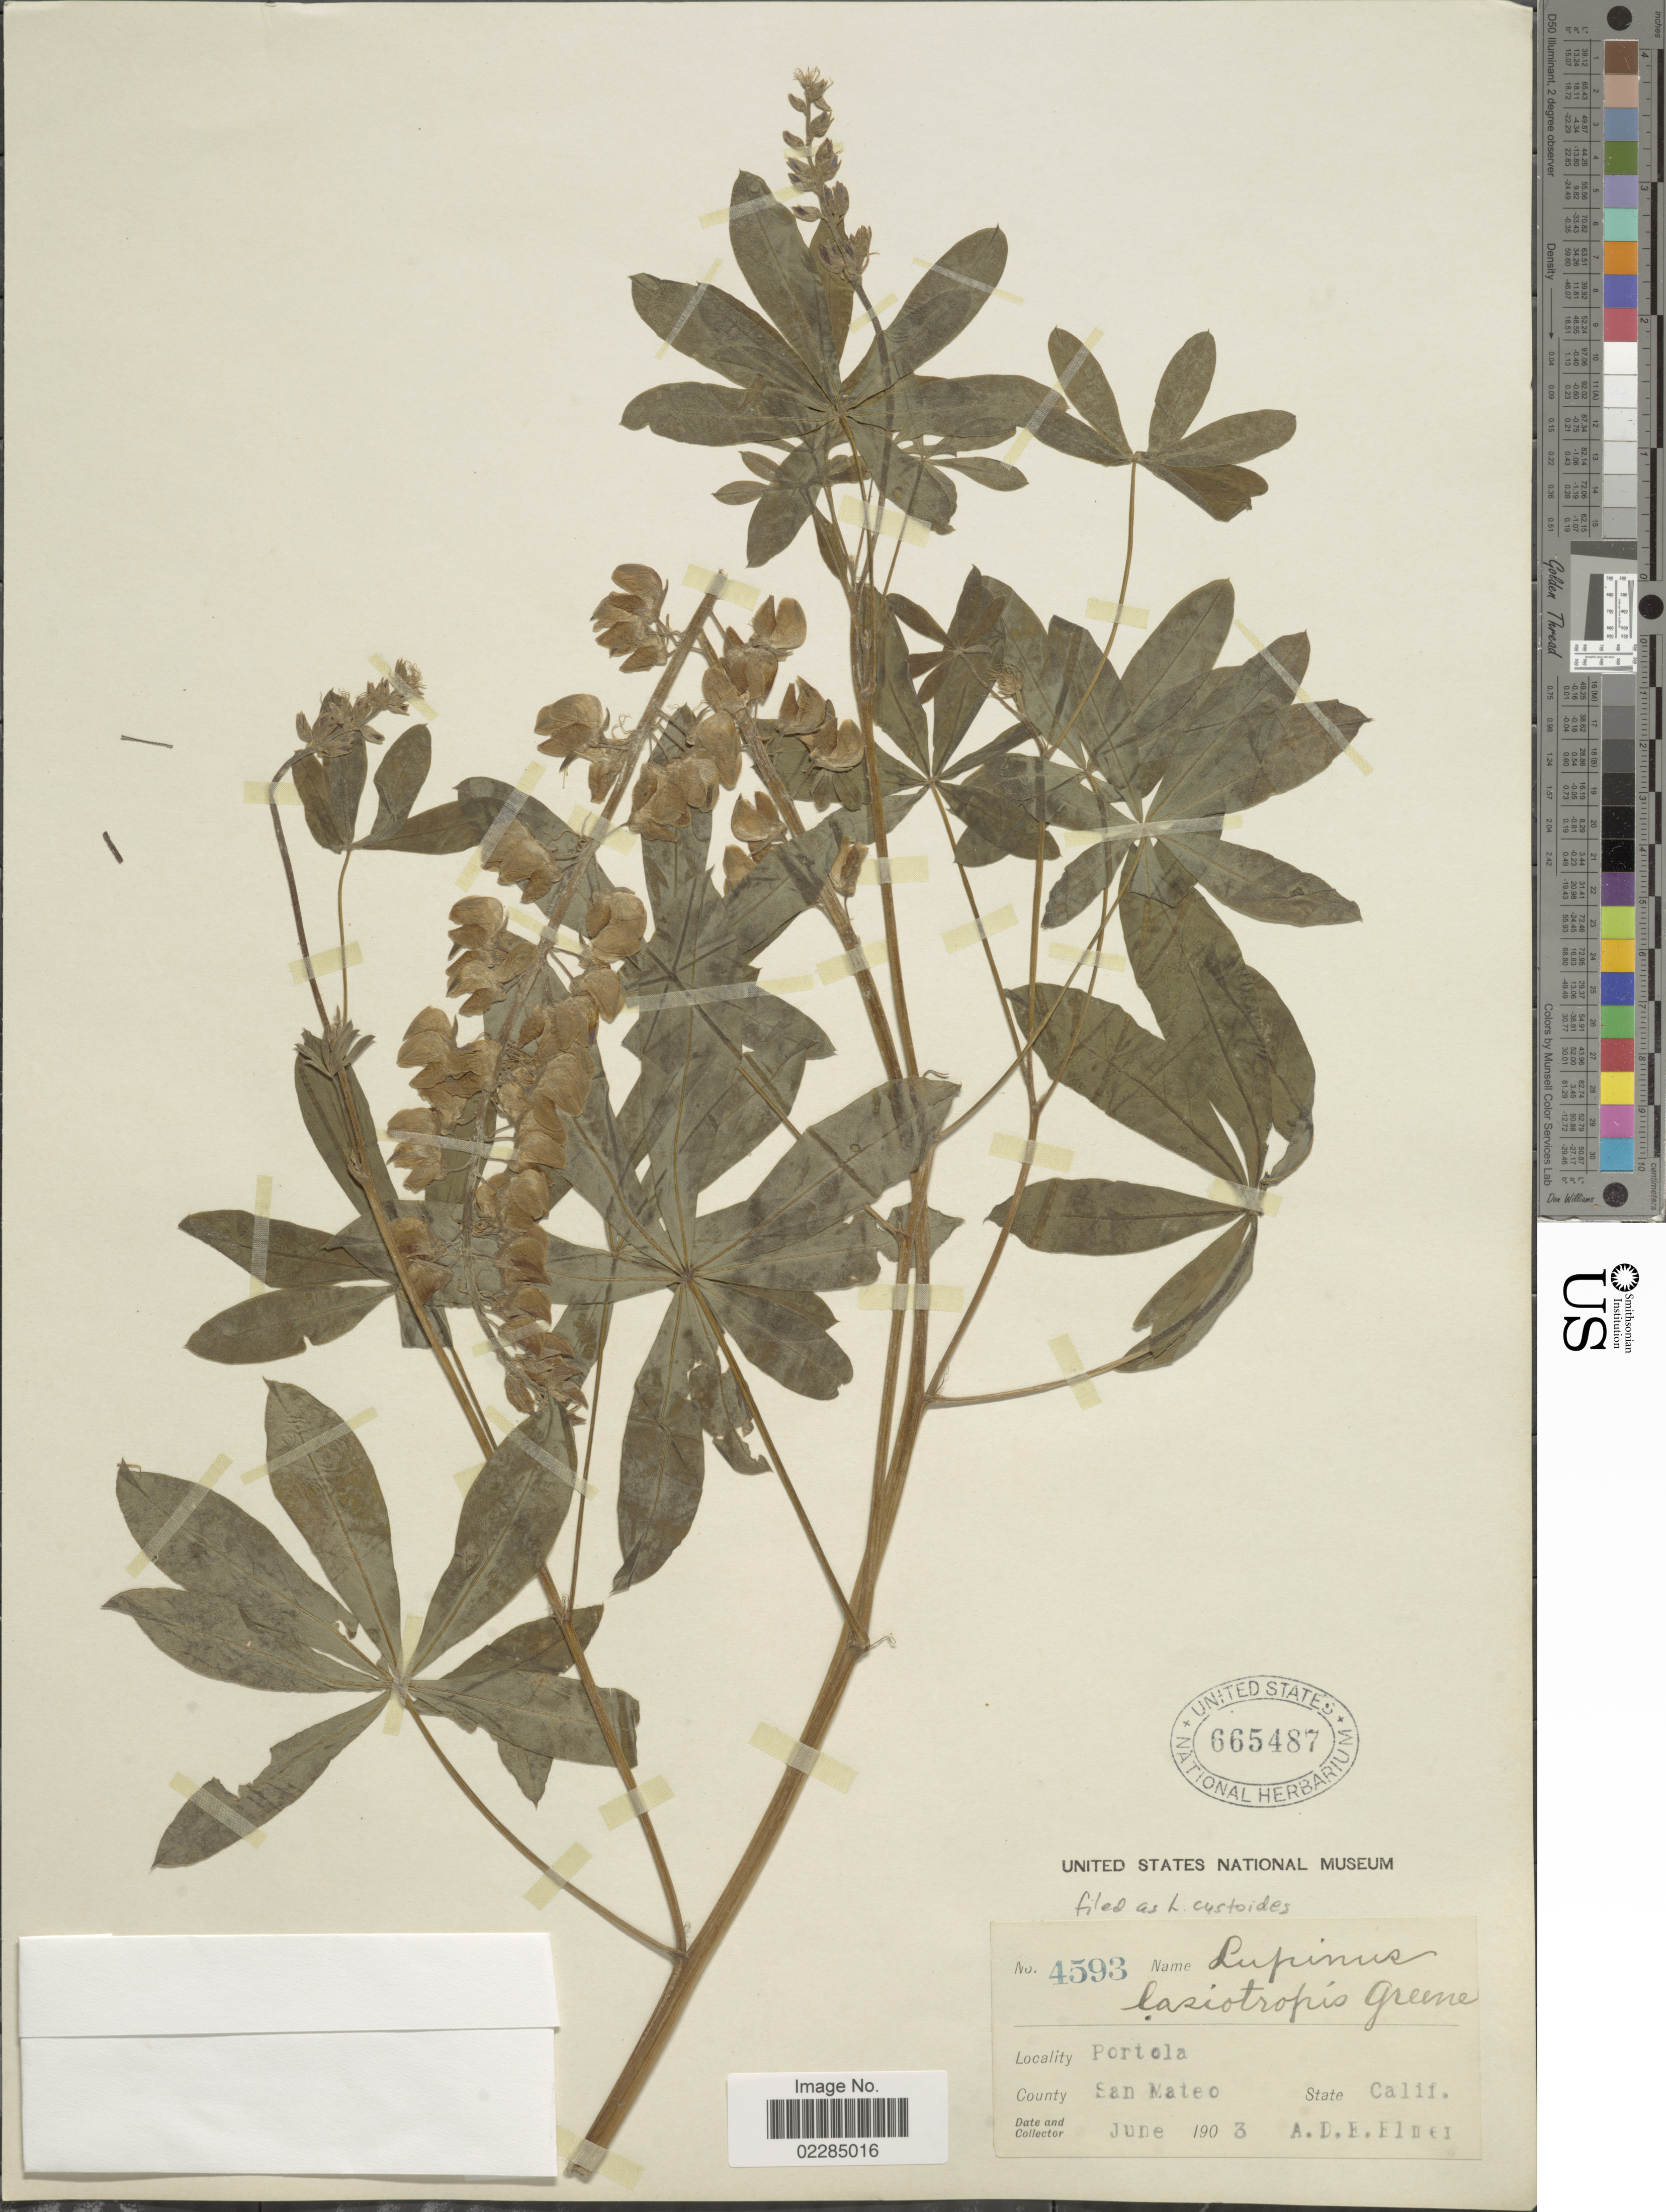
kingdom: Plantae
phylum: Tracheophyta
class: Magnoliopsida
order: Fabales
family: Fabaceae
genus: Lupinus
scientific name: Lupinus cytisoides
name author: J. Agardh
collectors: A. D. E. Elmer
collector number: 4593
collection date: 1903-06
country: United States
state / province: California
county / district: San Mateo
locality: Portola. County San Mateo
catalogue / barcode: US 665487